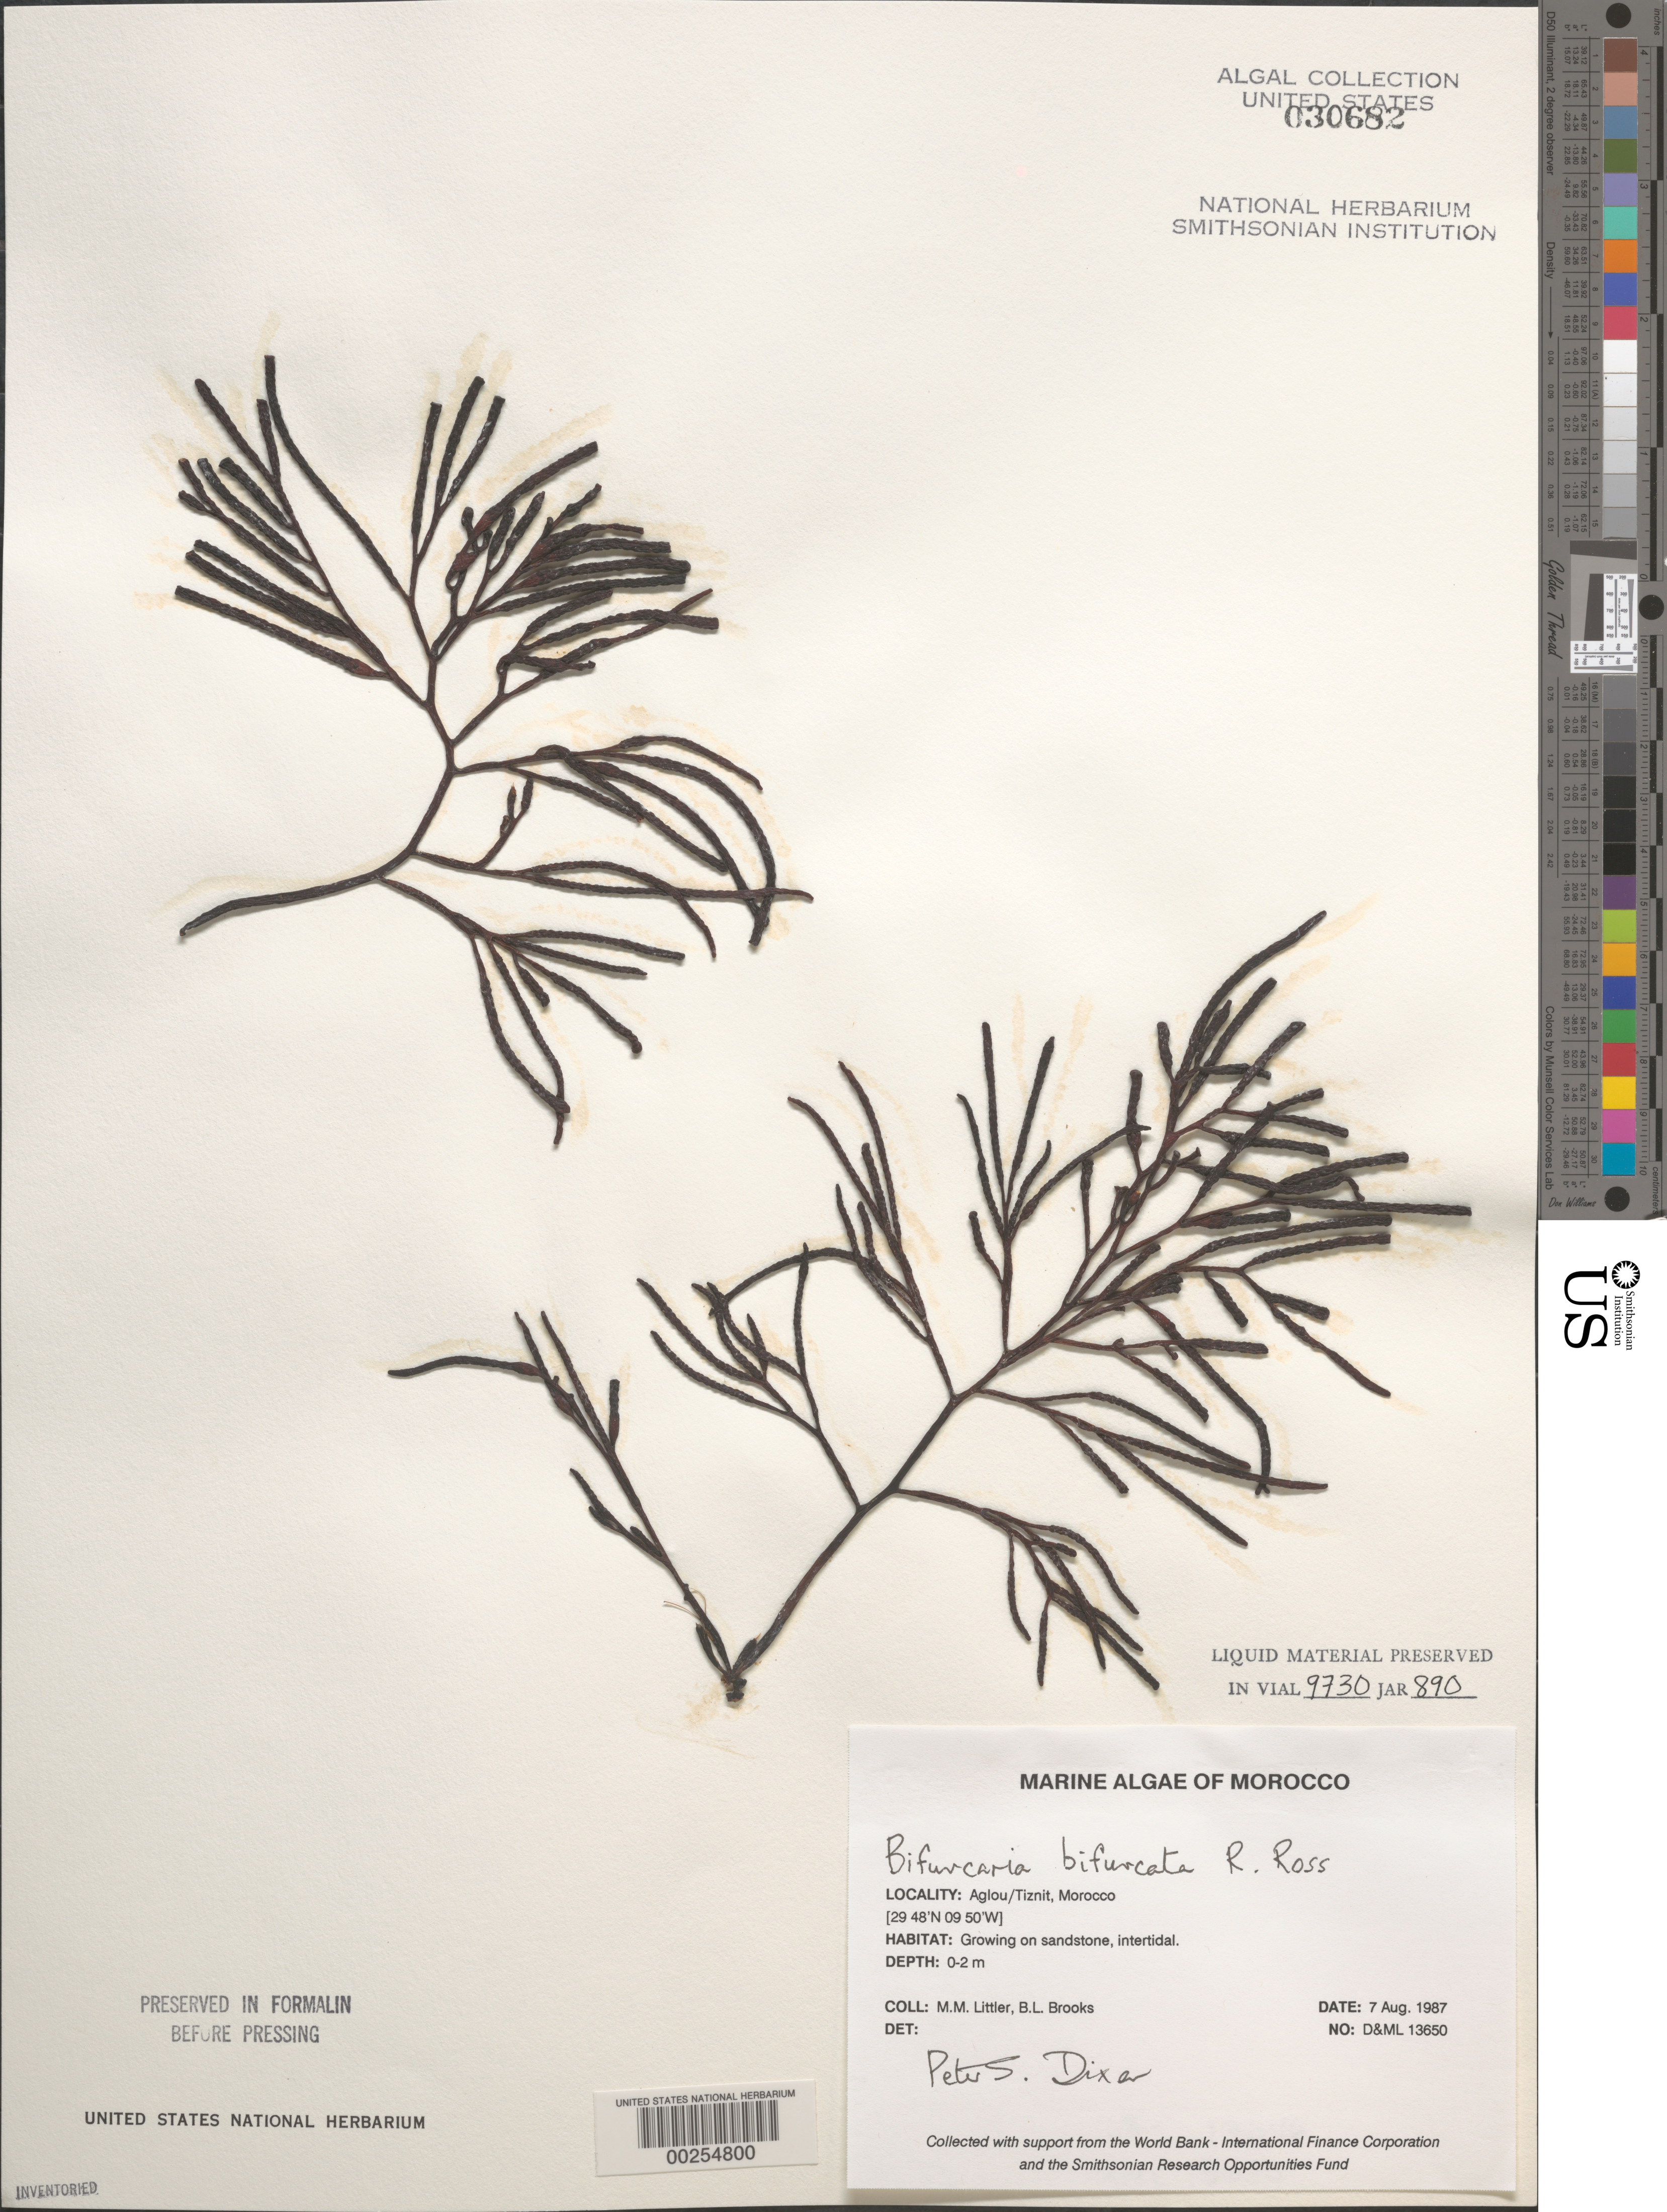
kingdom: Chromista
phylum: Ochrophyta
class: Phaeophyceae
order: Fucales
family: Sargassaceae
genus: Bifurcaria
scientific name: Bifurcaria bifurcata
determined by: Dixon, P. S.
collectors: M. M. Littler & B. Brooks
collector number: D&ML 13650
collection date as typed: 07 Aug 1987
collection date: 1987-08-07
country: Morocco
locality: Aglou / Tiznit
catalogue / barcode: US 30682